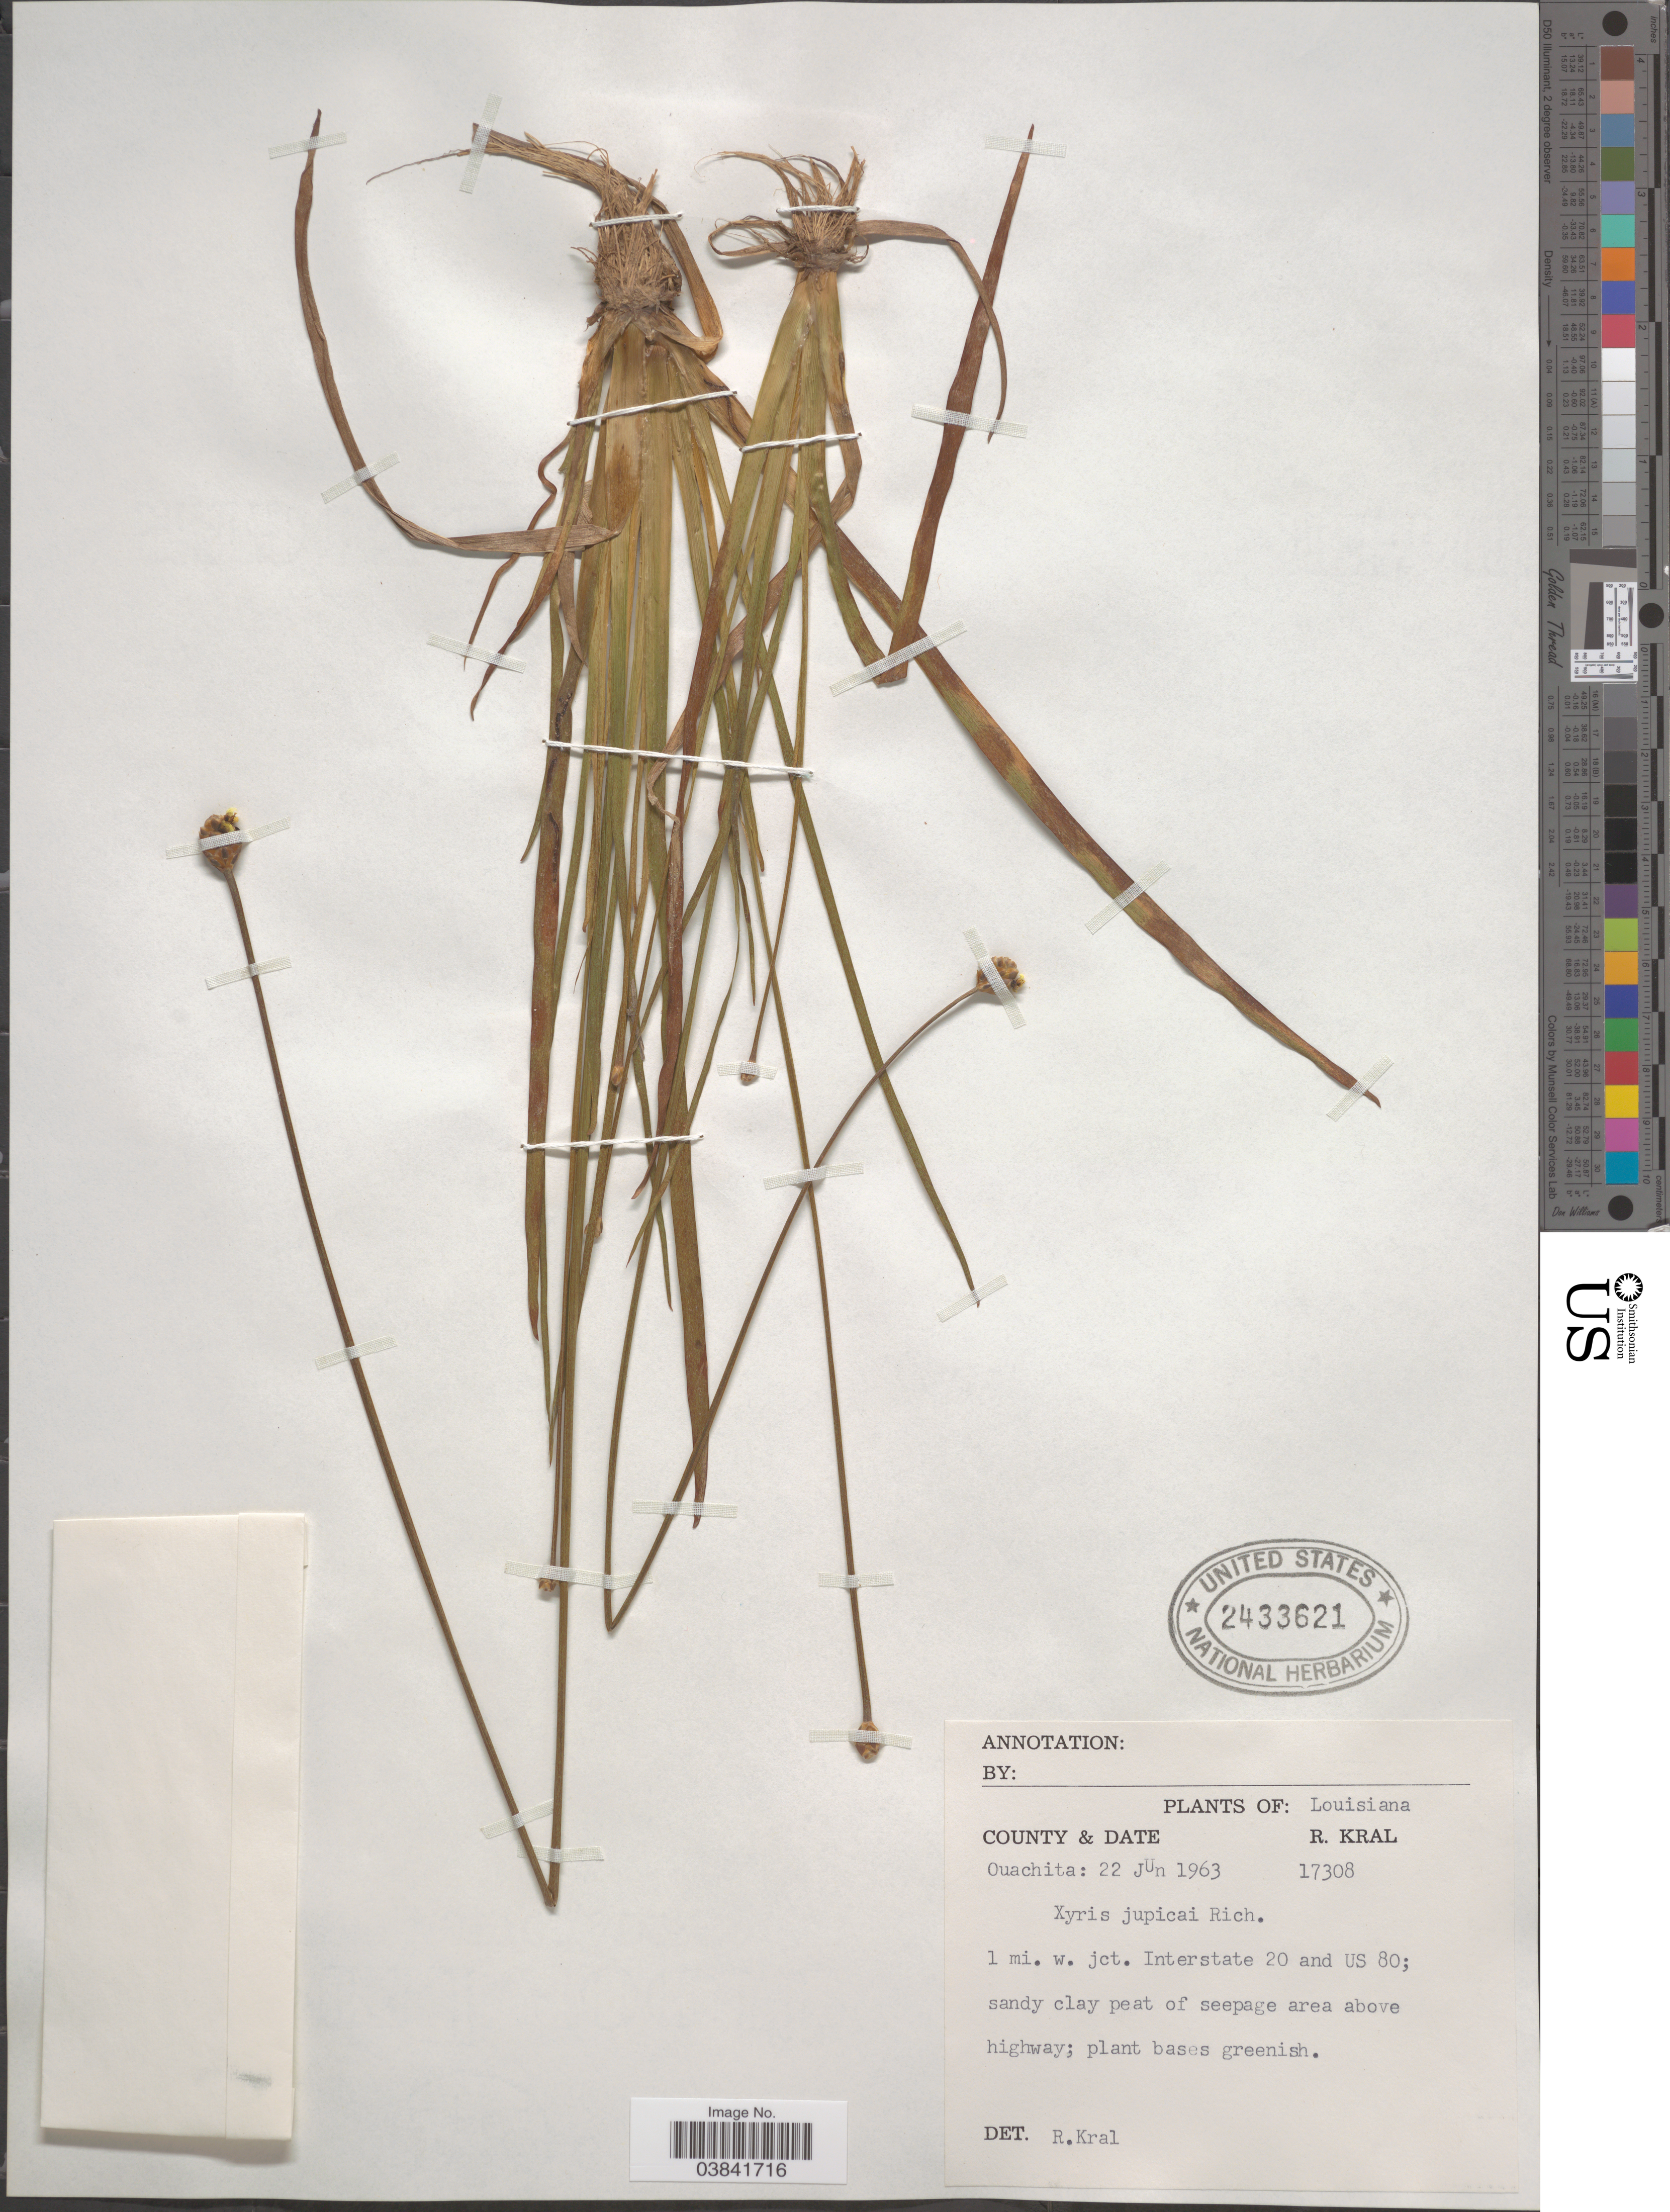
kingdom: Plantae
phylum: Tracheophyta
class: Liliopsida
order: Poales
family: Xyridaceae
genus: Xyris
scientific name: Xyris jupicai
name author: Rich.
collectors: R. Kral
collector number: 17308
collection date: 1963-06-22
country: United States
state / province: Louisiana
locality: County Ouachita: 1 mi. w. jct. Interstate 20 and US 80; sandy clay peat of seepage area above highway.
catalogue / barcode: US 2433621